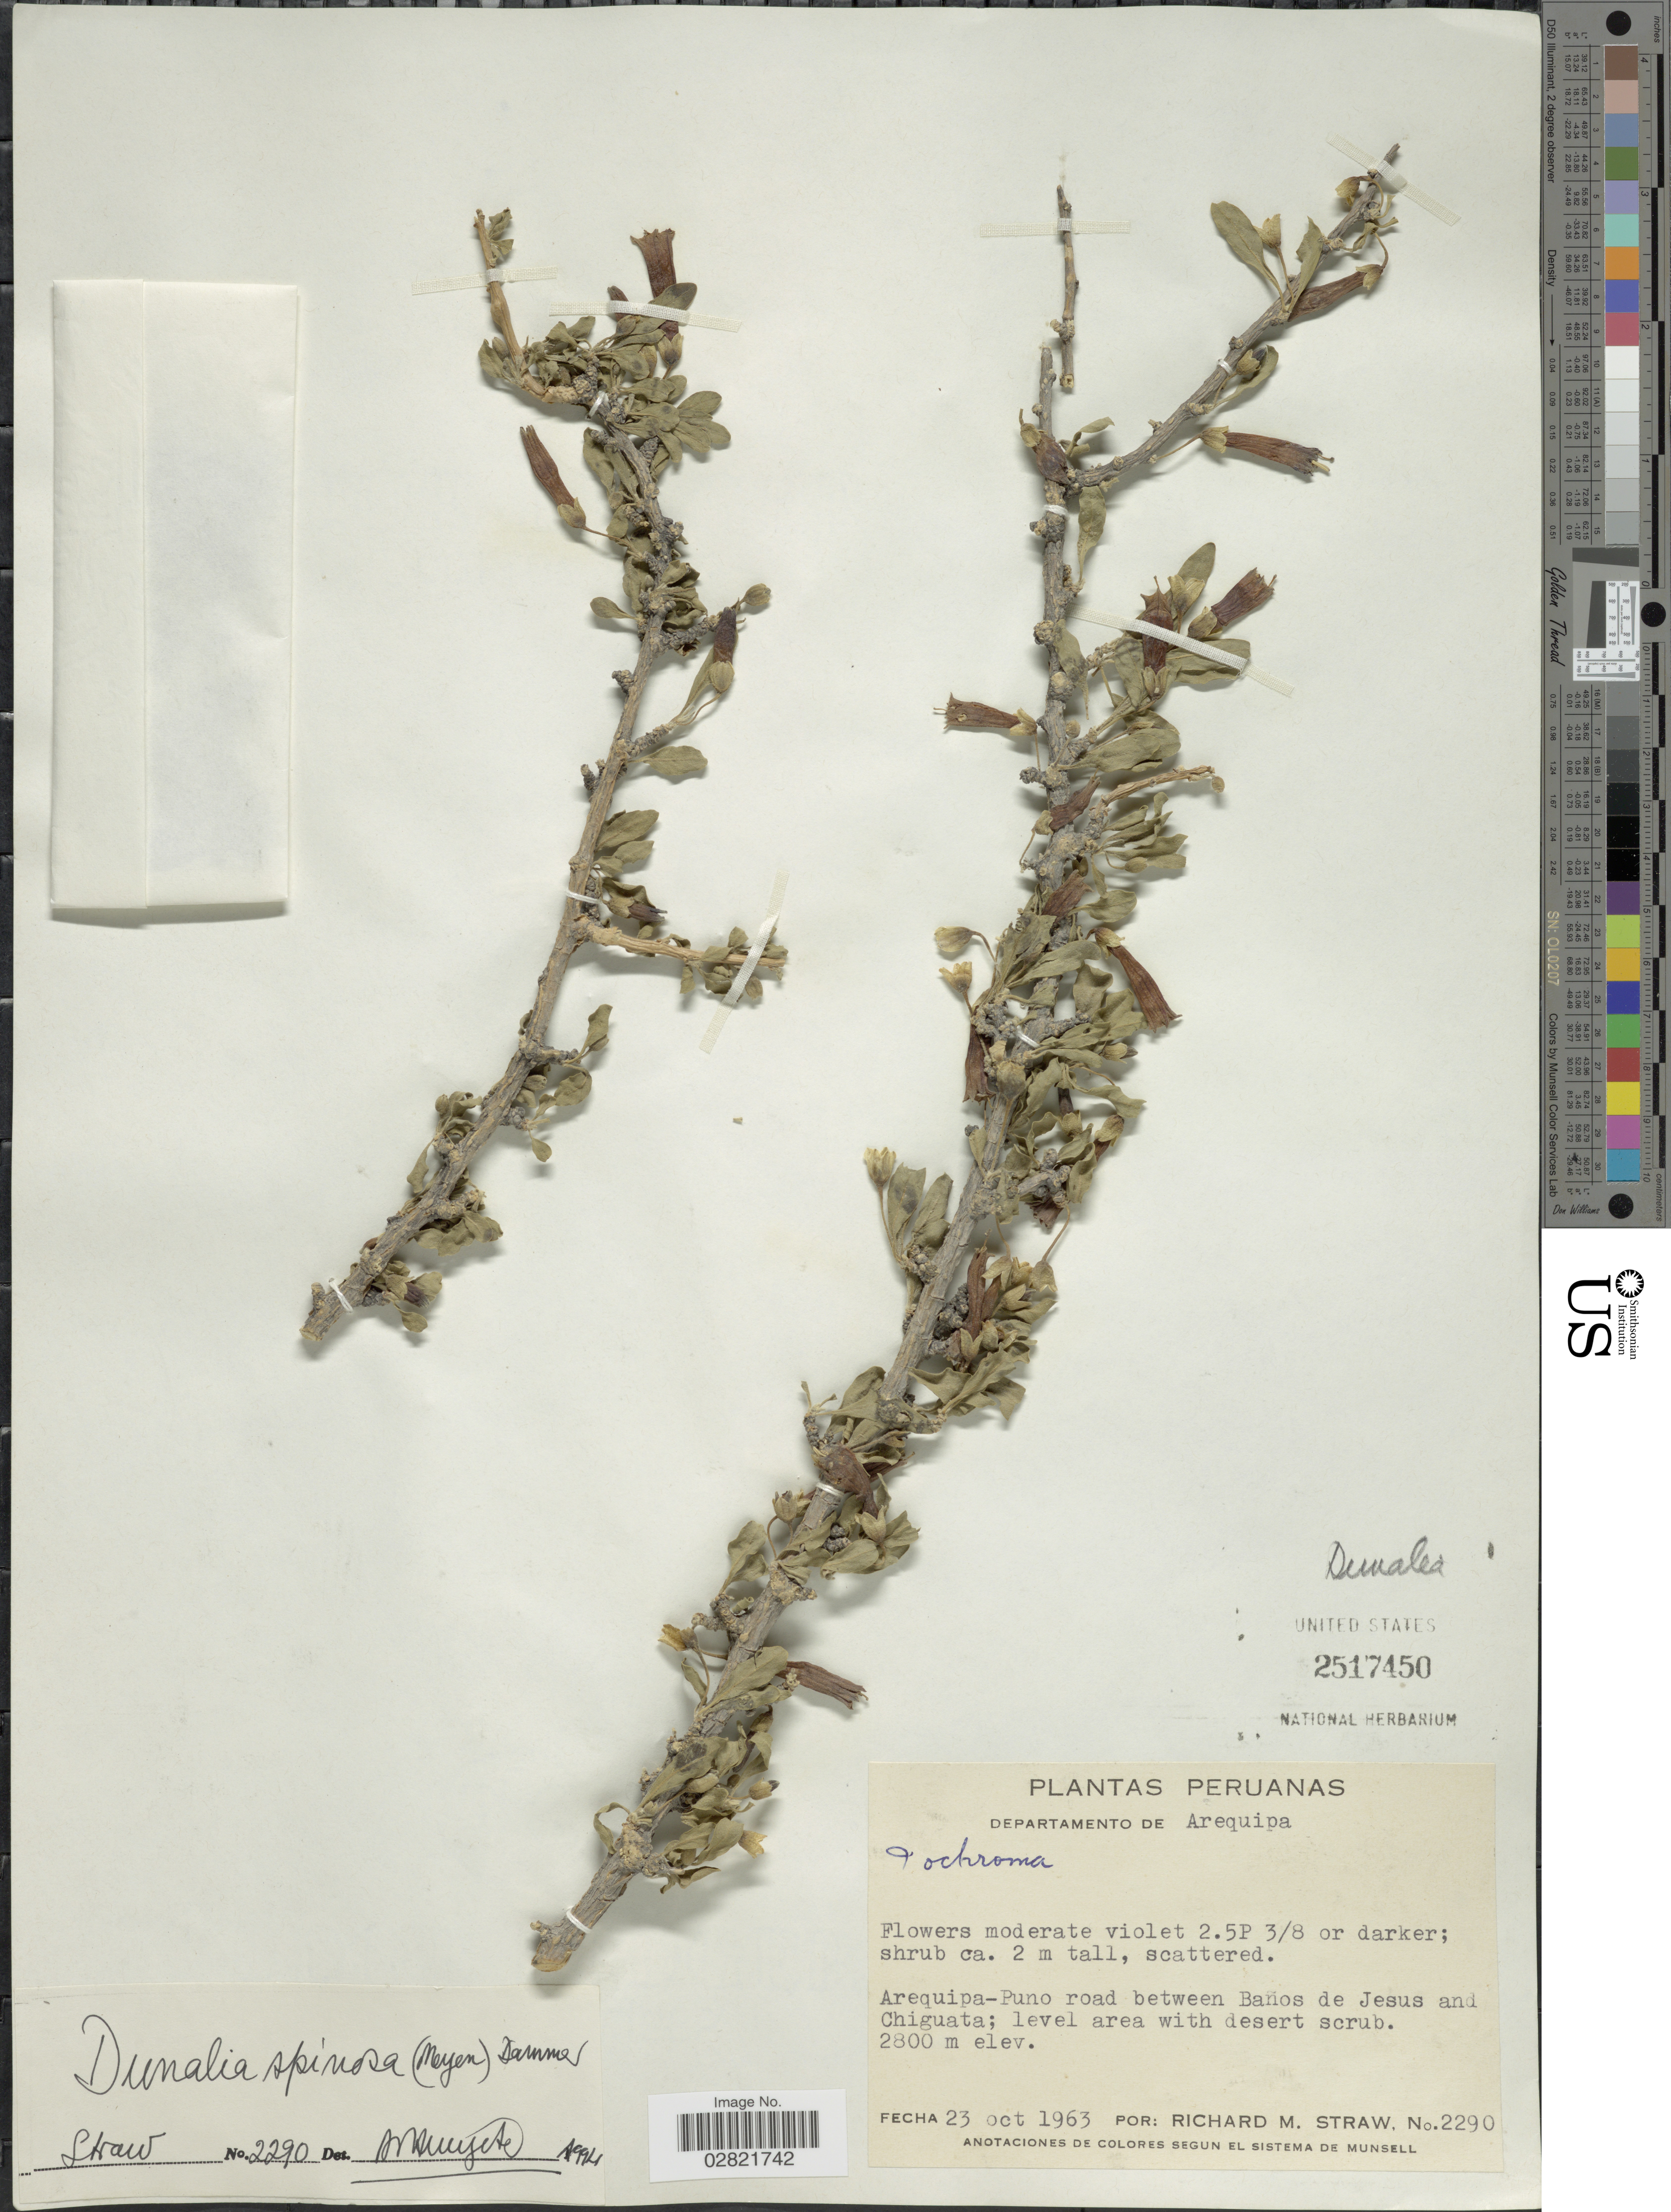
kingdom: Plantae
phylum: Tracheophyta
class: Magnoliopsida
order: Solanales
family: Solanaceae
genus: Dunalia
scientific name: Dunalia spinosa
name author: (Meyen) Dammer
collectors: R. M. Straw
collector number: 2290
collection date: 1963-10-23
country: Peru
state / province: Arequipa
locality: Departamento de Arequipa. Arequipa-Puno road between Baños de Jesus and Chiguata.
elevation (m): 2800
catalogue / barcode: US 2517450